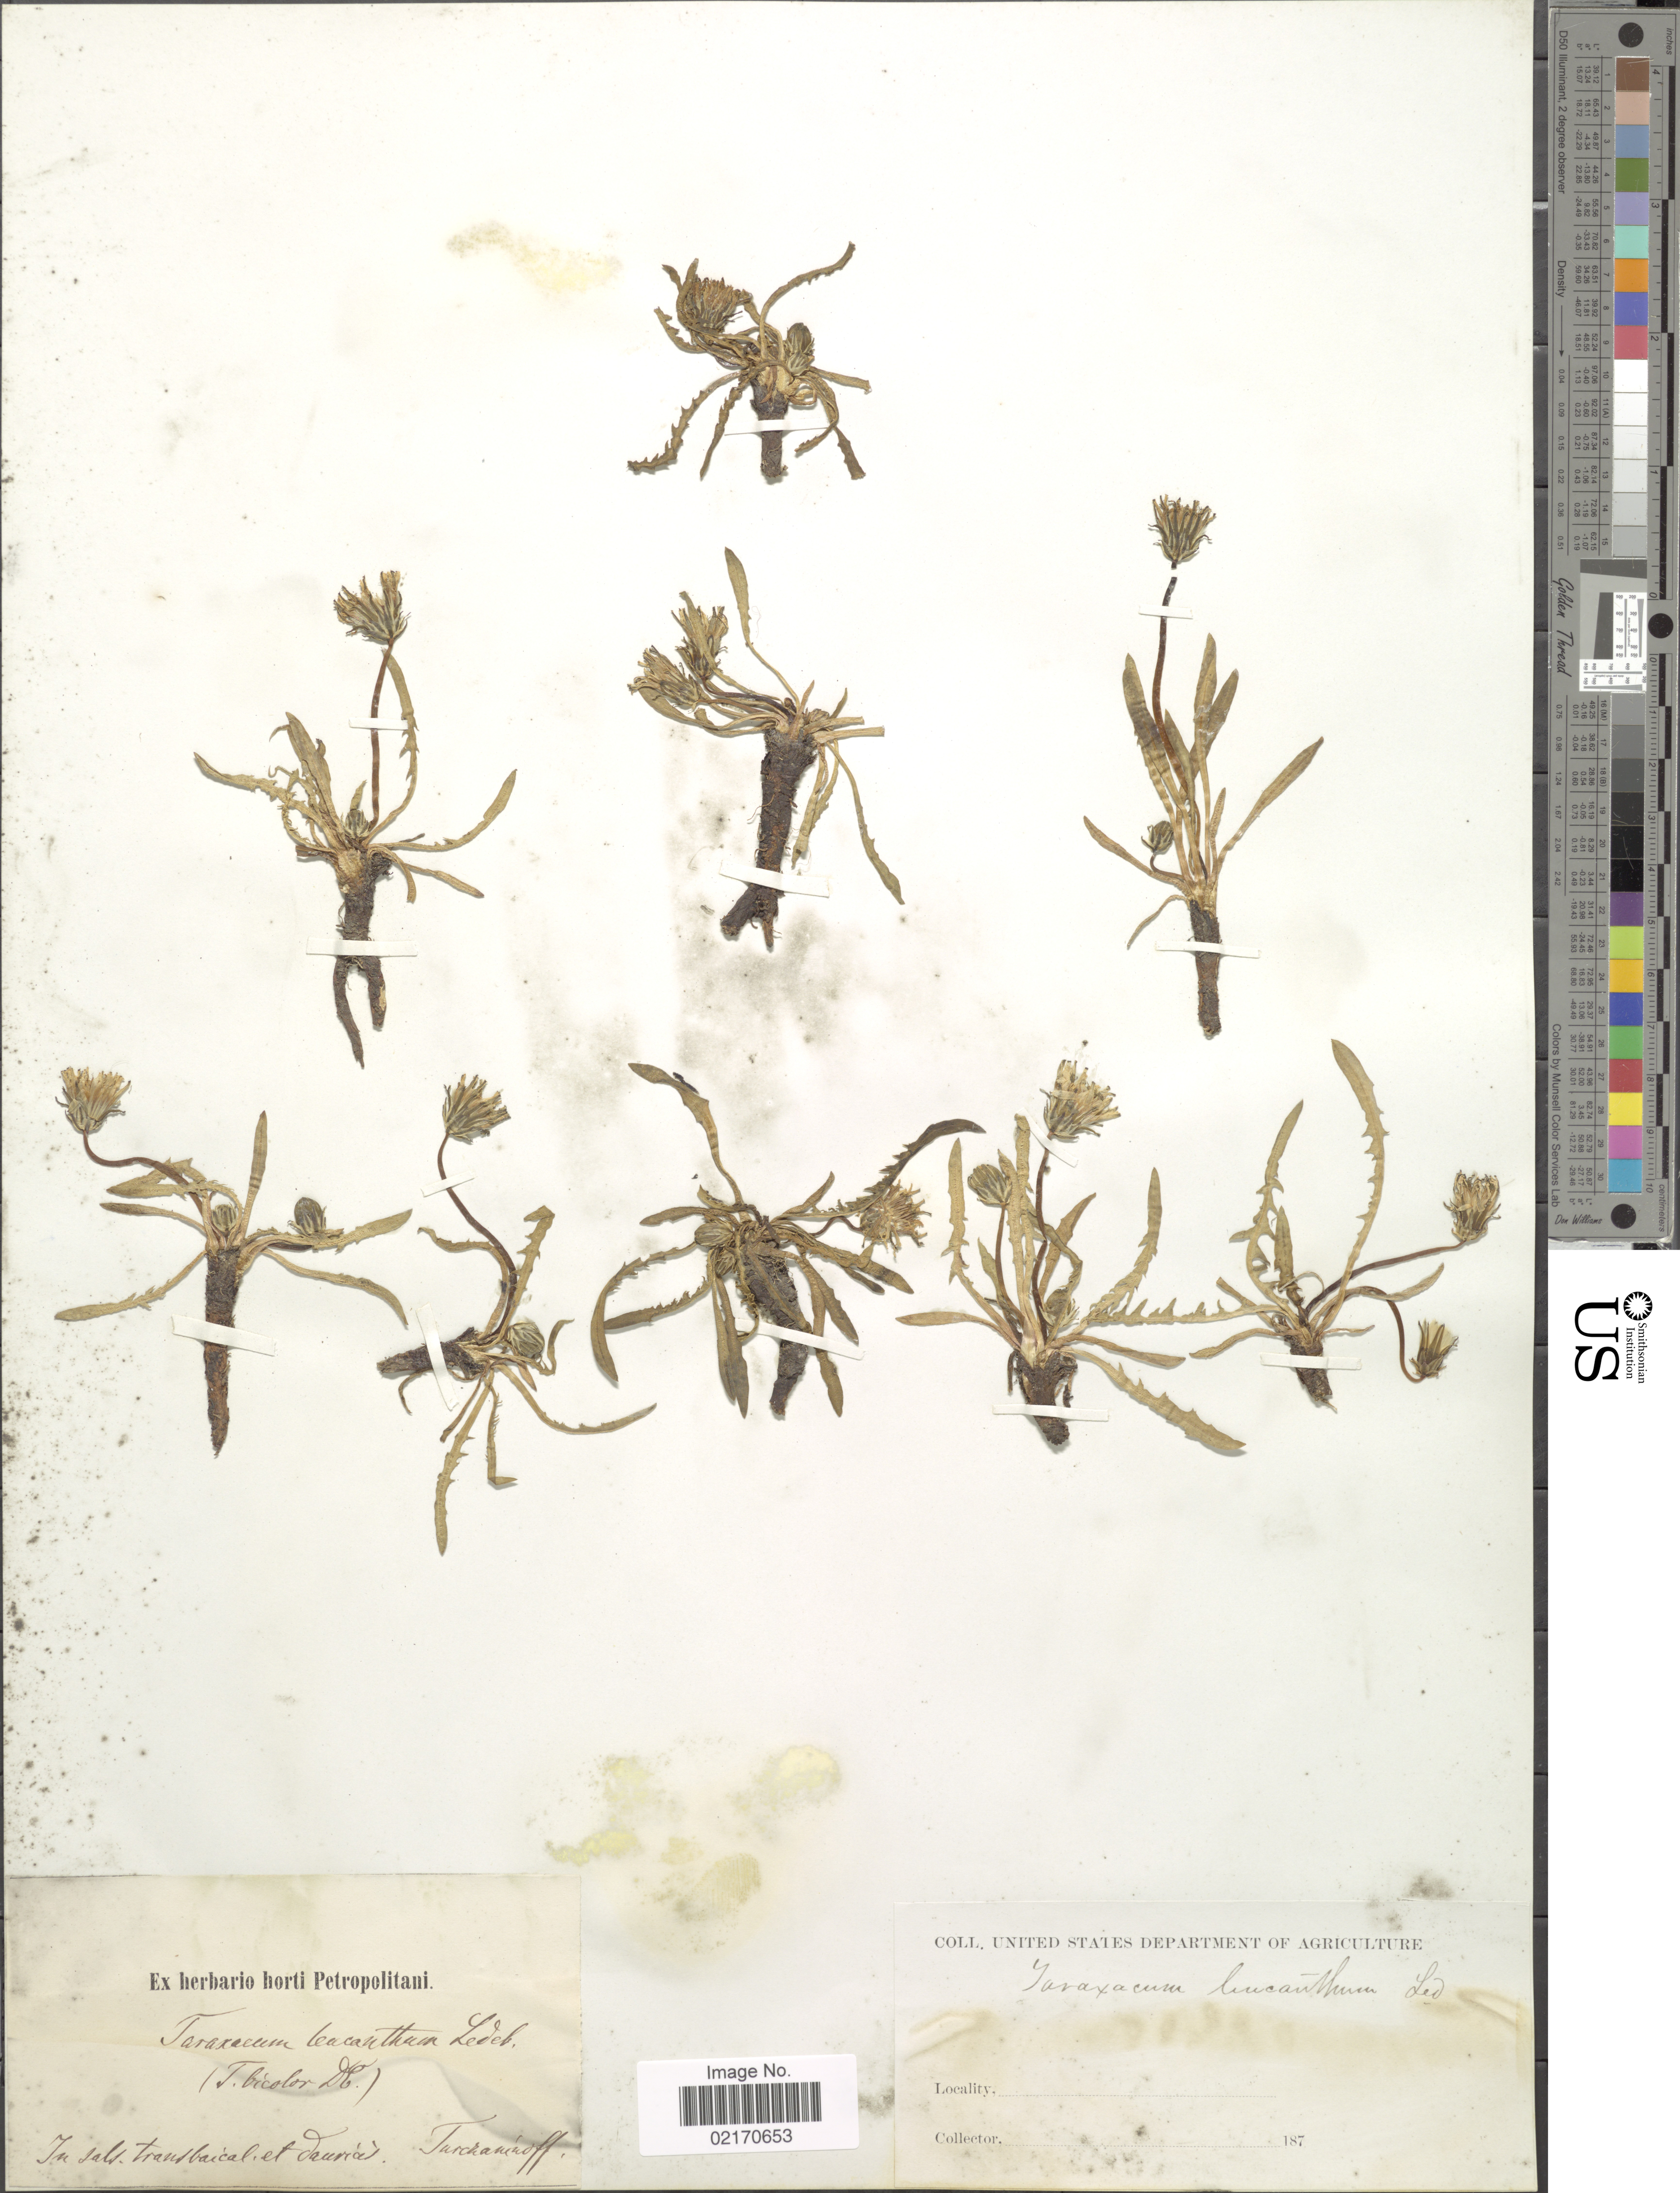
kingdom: Plantae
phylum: Tracheophyta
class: Magnoliopsida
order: Asterales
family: Asteraceae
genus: Taraxacum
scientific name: Taraxacum leucanthum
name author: (Ledeb.) Ledeb.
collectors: N. Turczaninow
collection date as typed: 187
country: Russian Federation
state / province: Zabaykalsky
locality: In sals. transbaical. et Daurias.